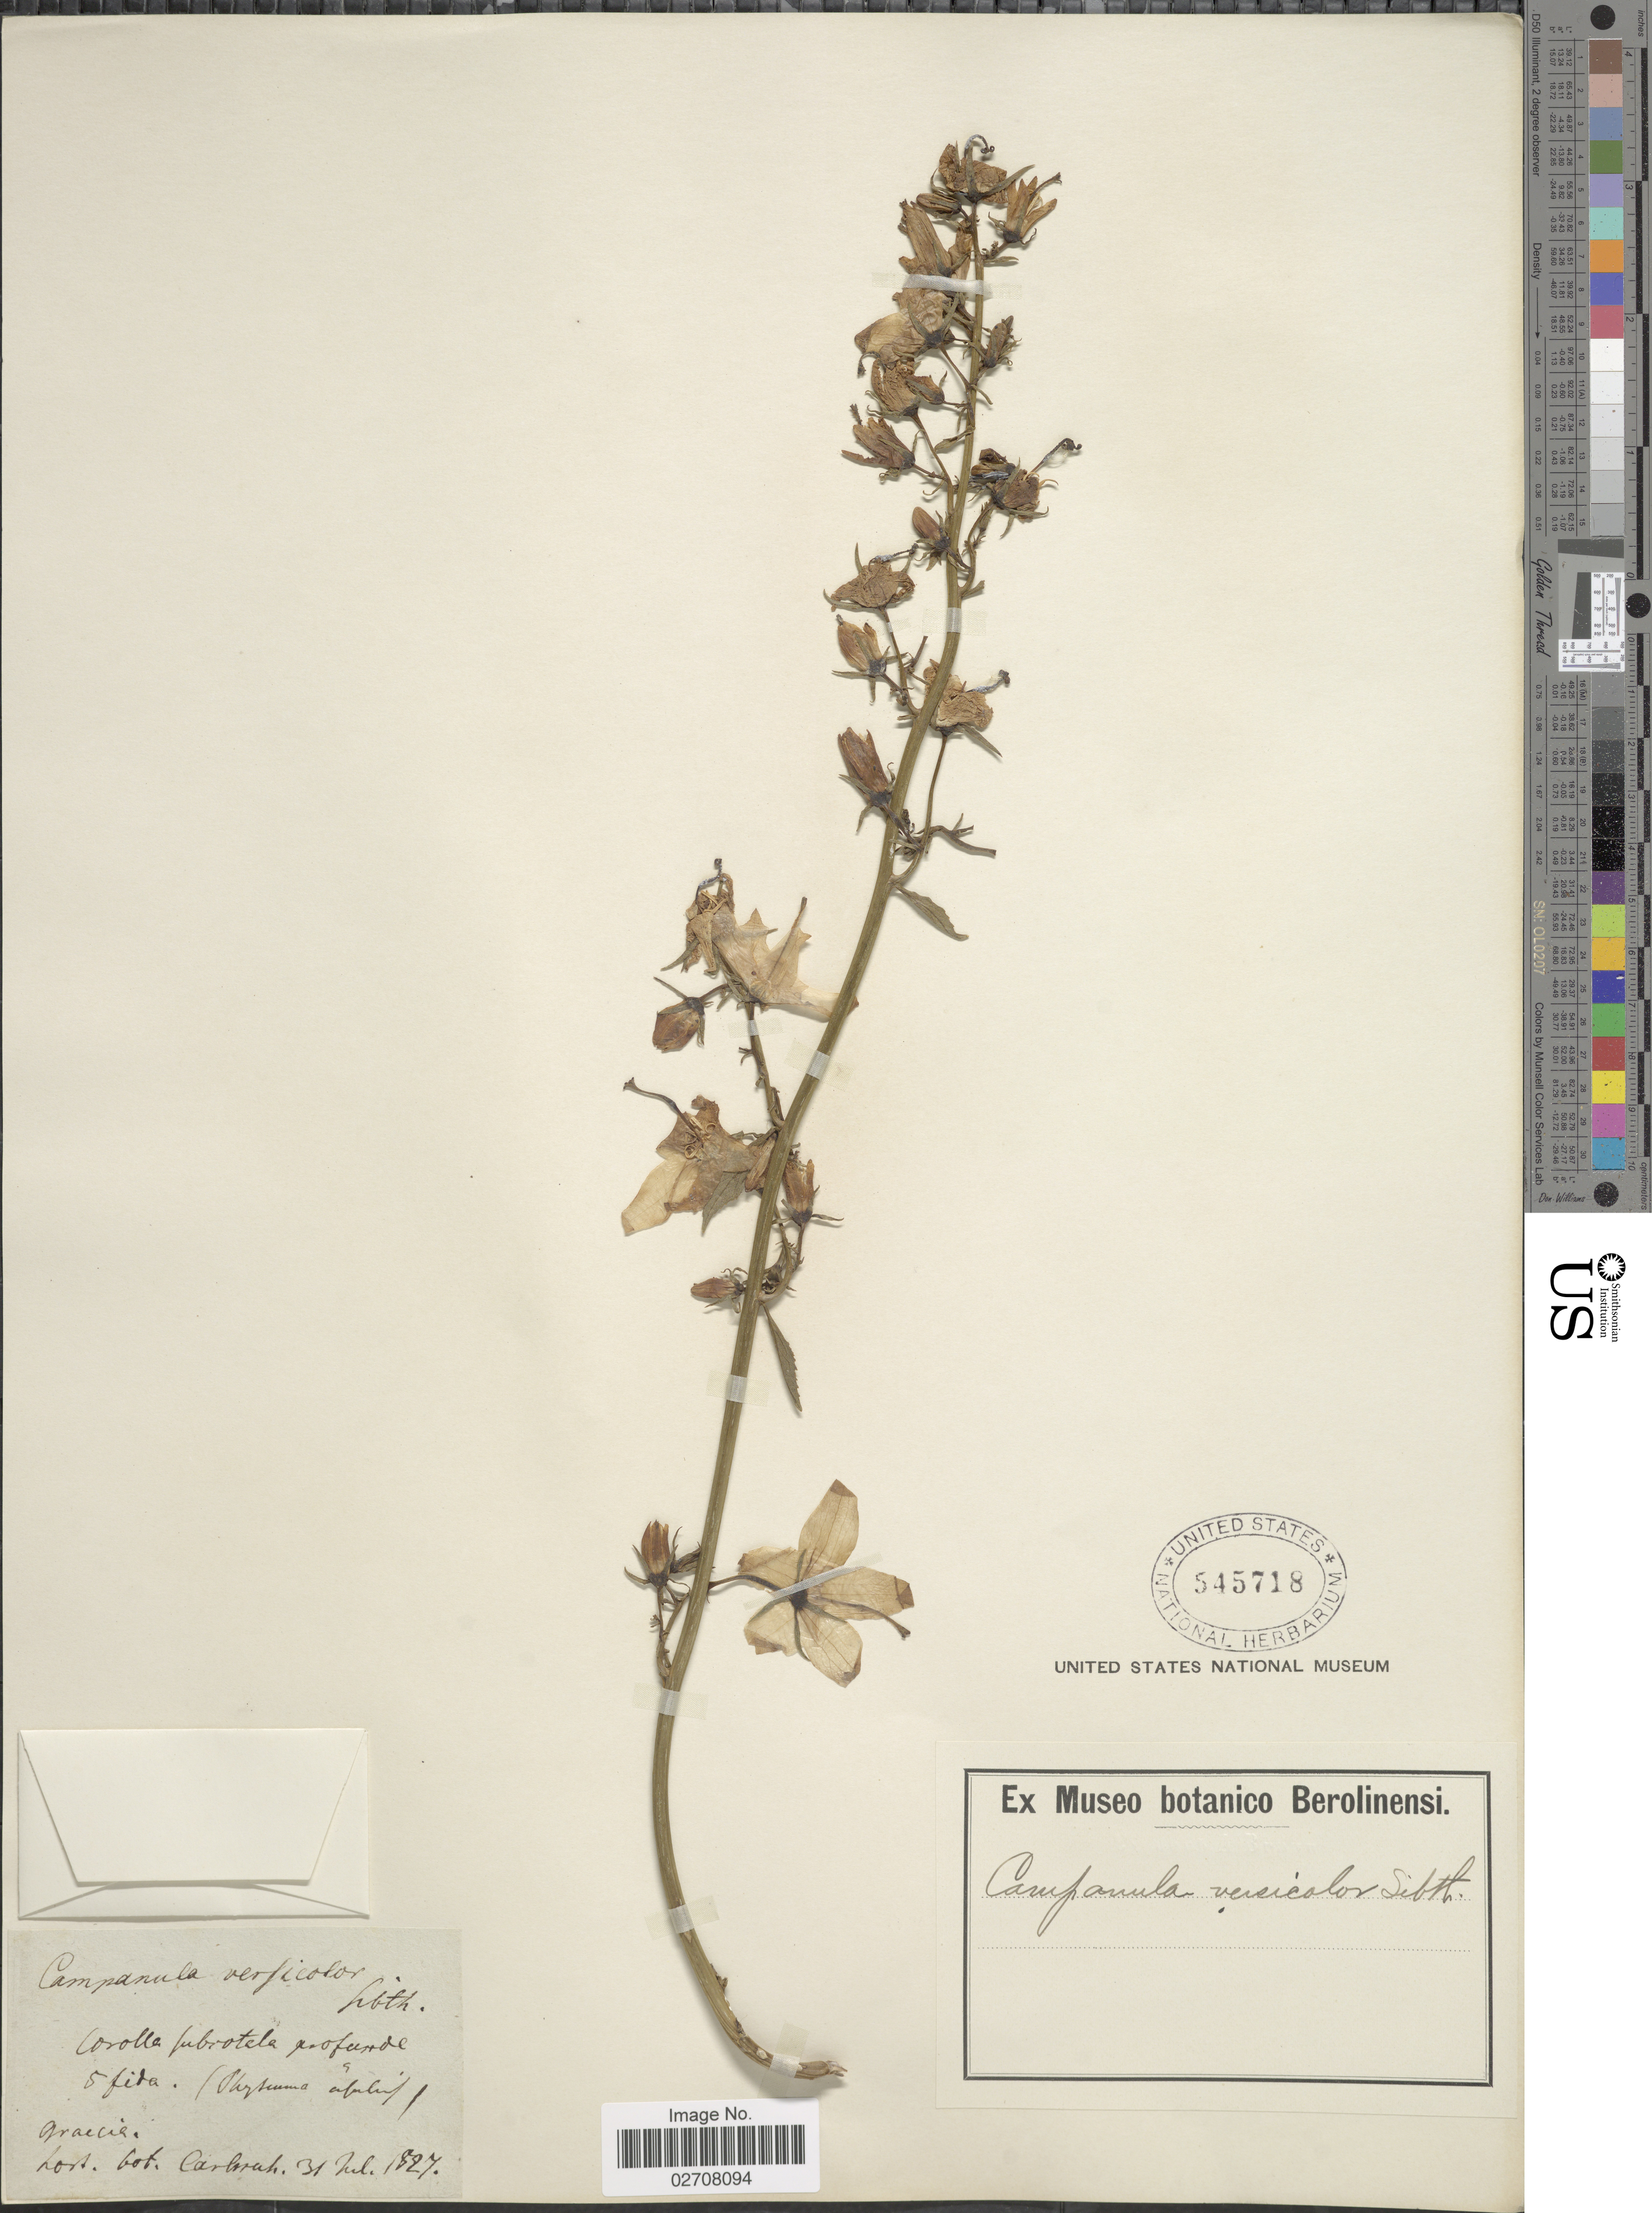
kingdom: Plantae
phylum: Tracheophyta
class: Magnoliopsida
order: Asterales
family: Campanulaceae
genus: Campanula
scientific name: Campanula versicolor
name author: Andrews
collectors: Hort. Bot. Carbrah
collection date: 1827-07-31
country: Greece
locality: Graecie.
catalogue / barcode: US 545718